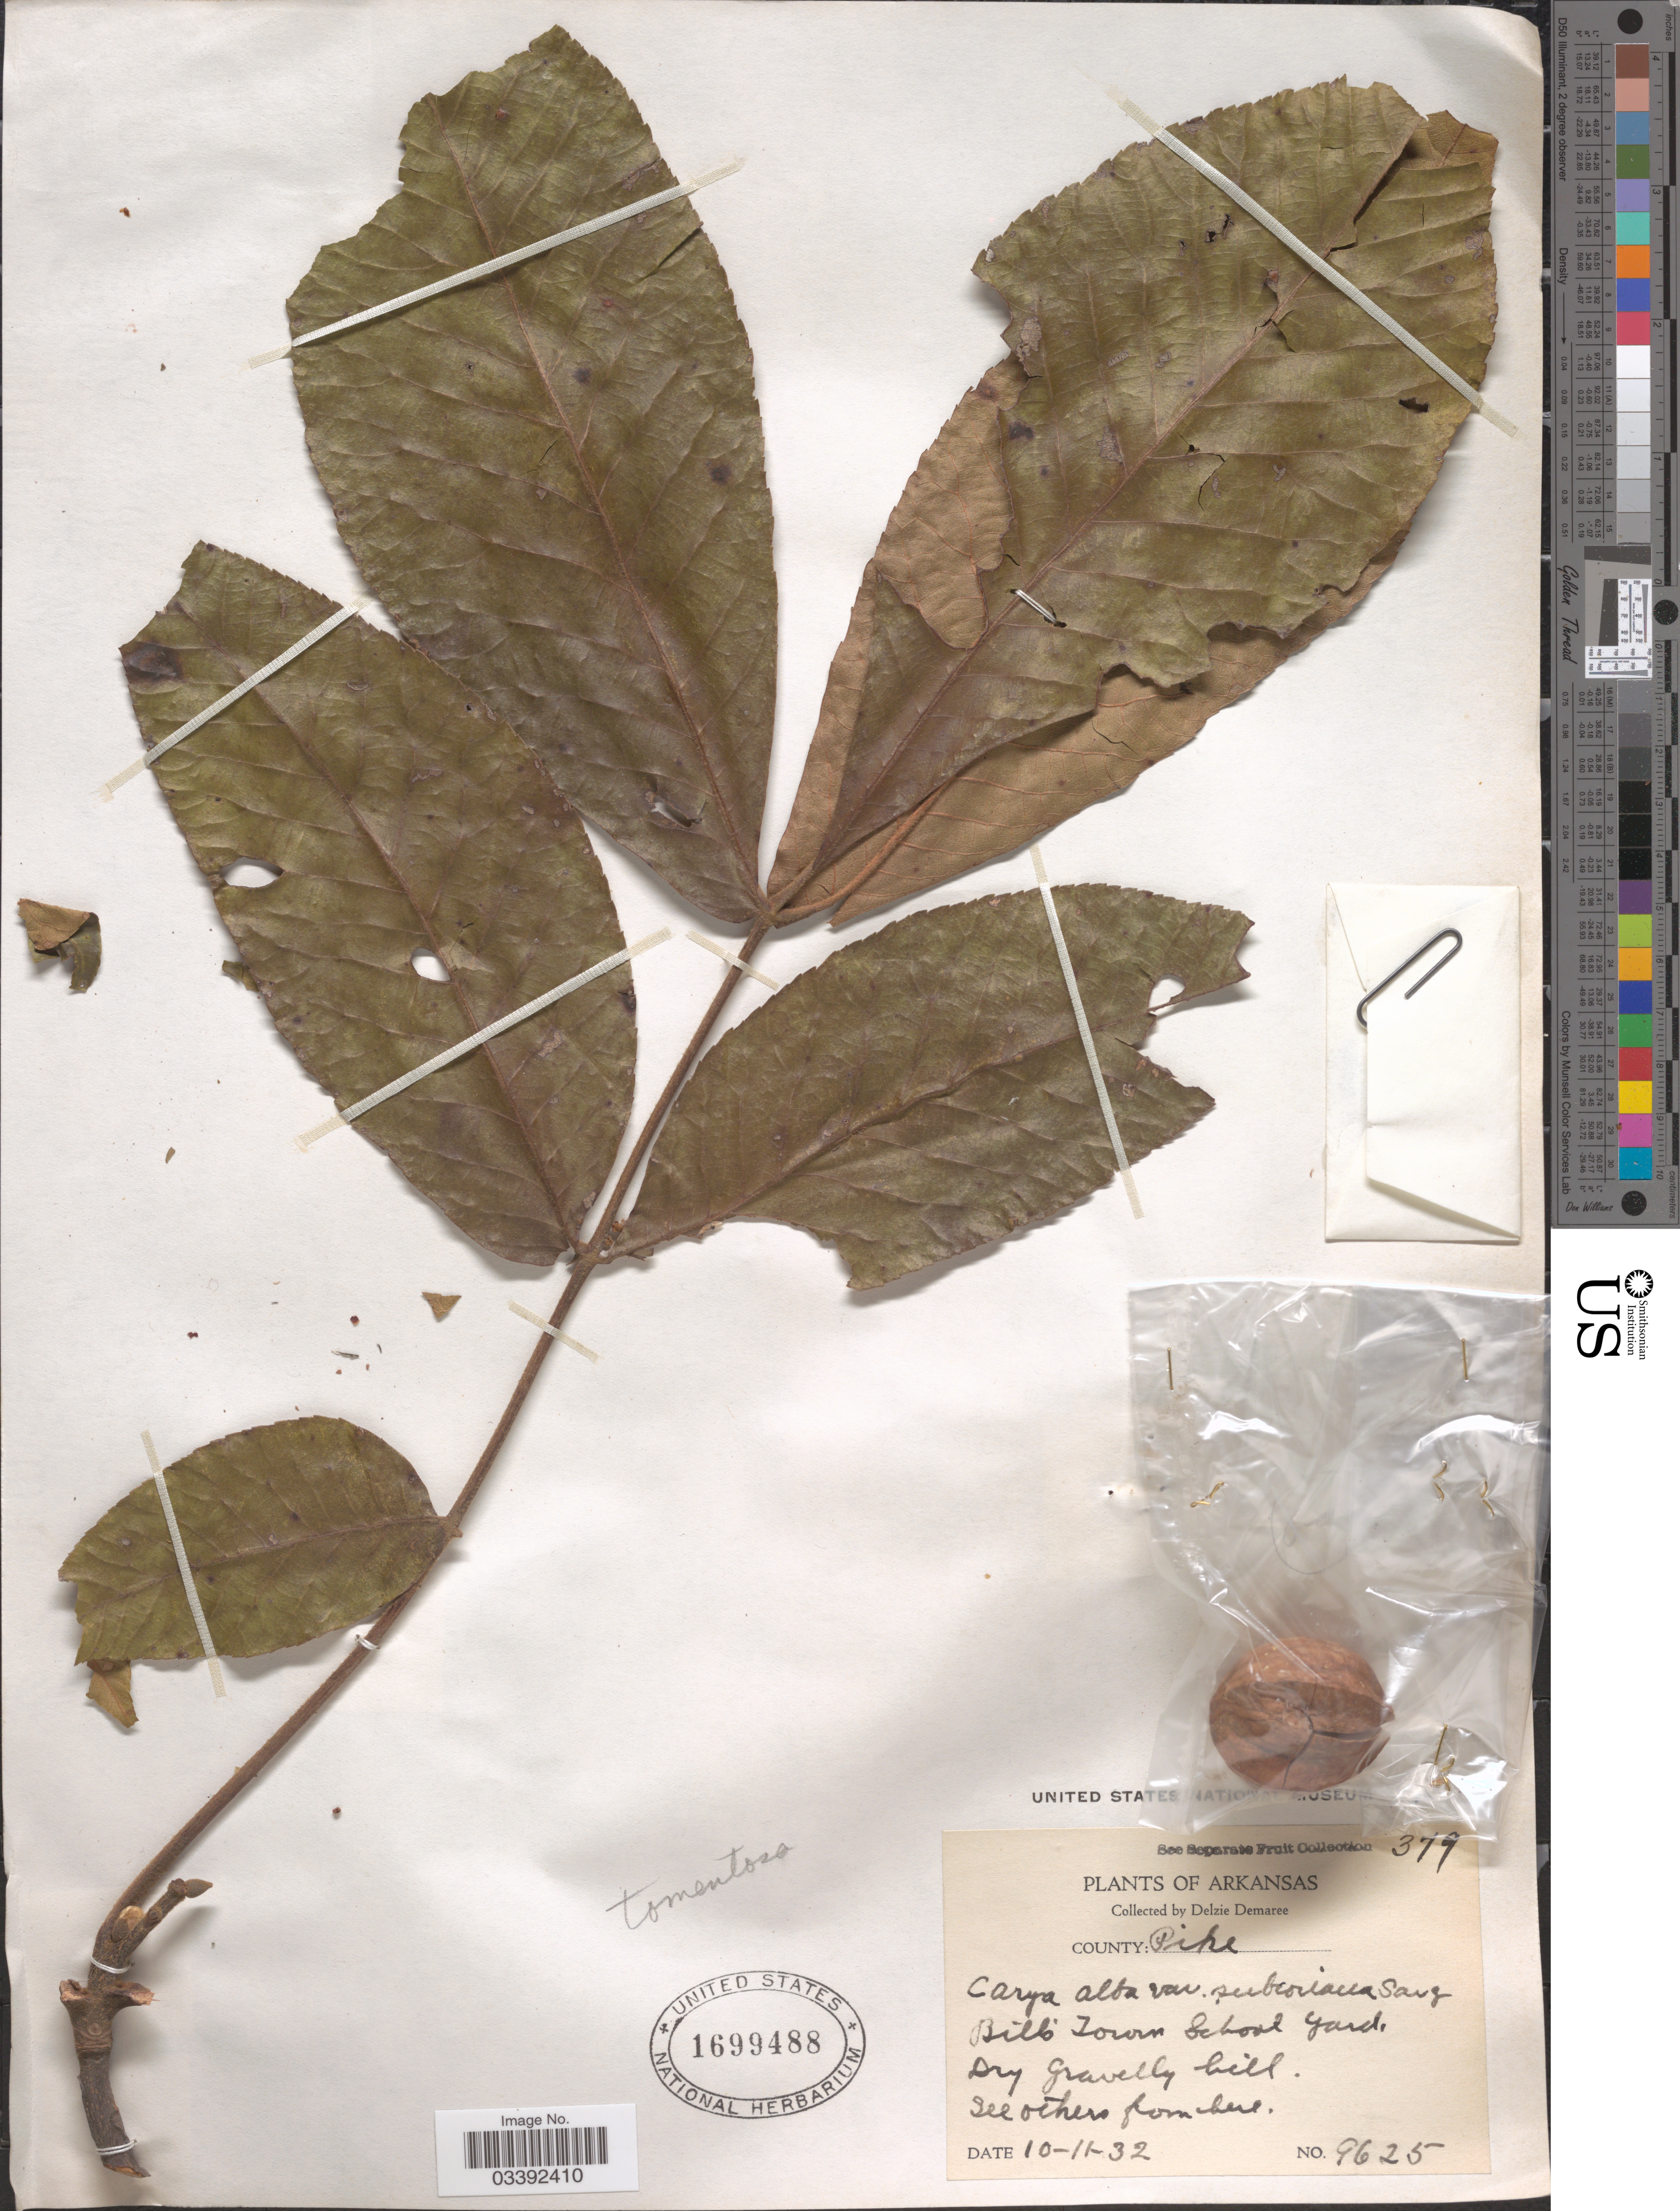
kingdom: Plantae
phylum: Tracheophyta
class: Magnoliopsida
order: Fagales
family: Juglandaceae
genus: Carya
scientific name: Carya tomentosa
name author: (Lam.) Nutt.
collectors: D. Demaree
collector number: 9625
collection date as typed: Transcribed d/m/y: 11/10/32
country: United States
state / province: Arkansas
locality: County: Pike. Bill's Town School Yard.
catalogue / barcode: US 1699488